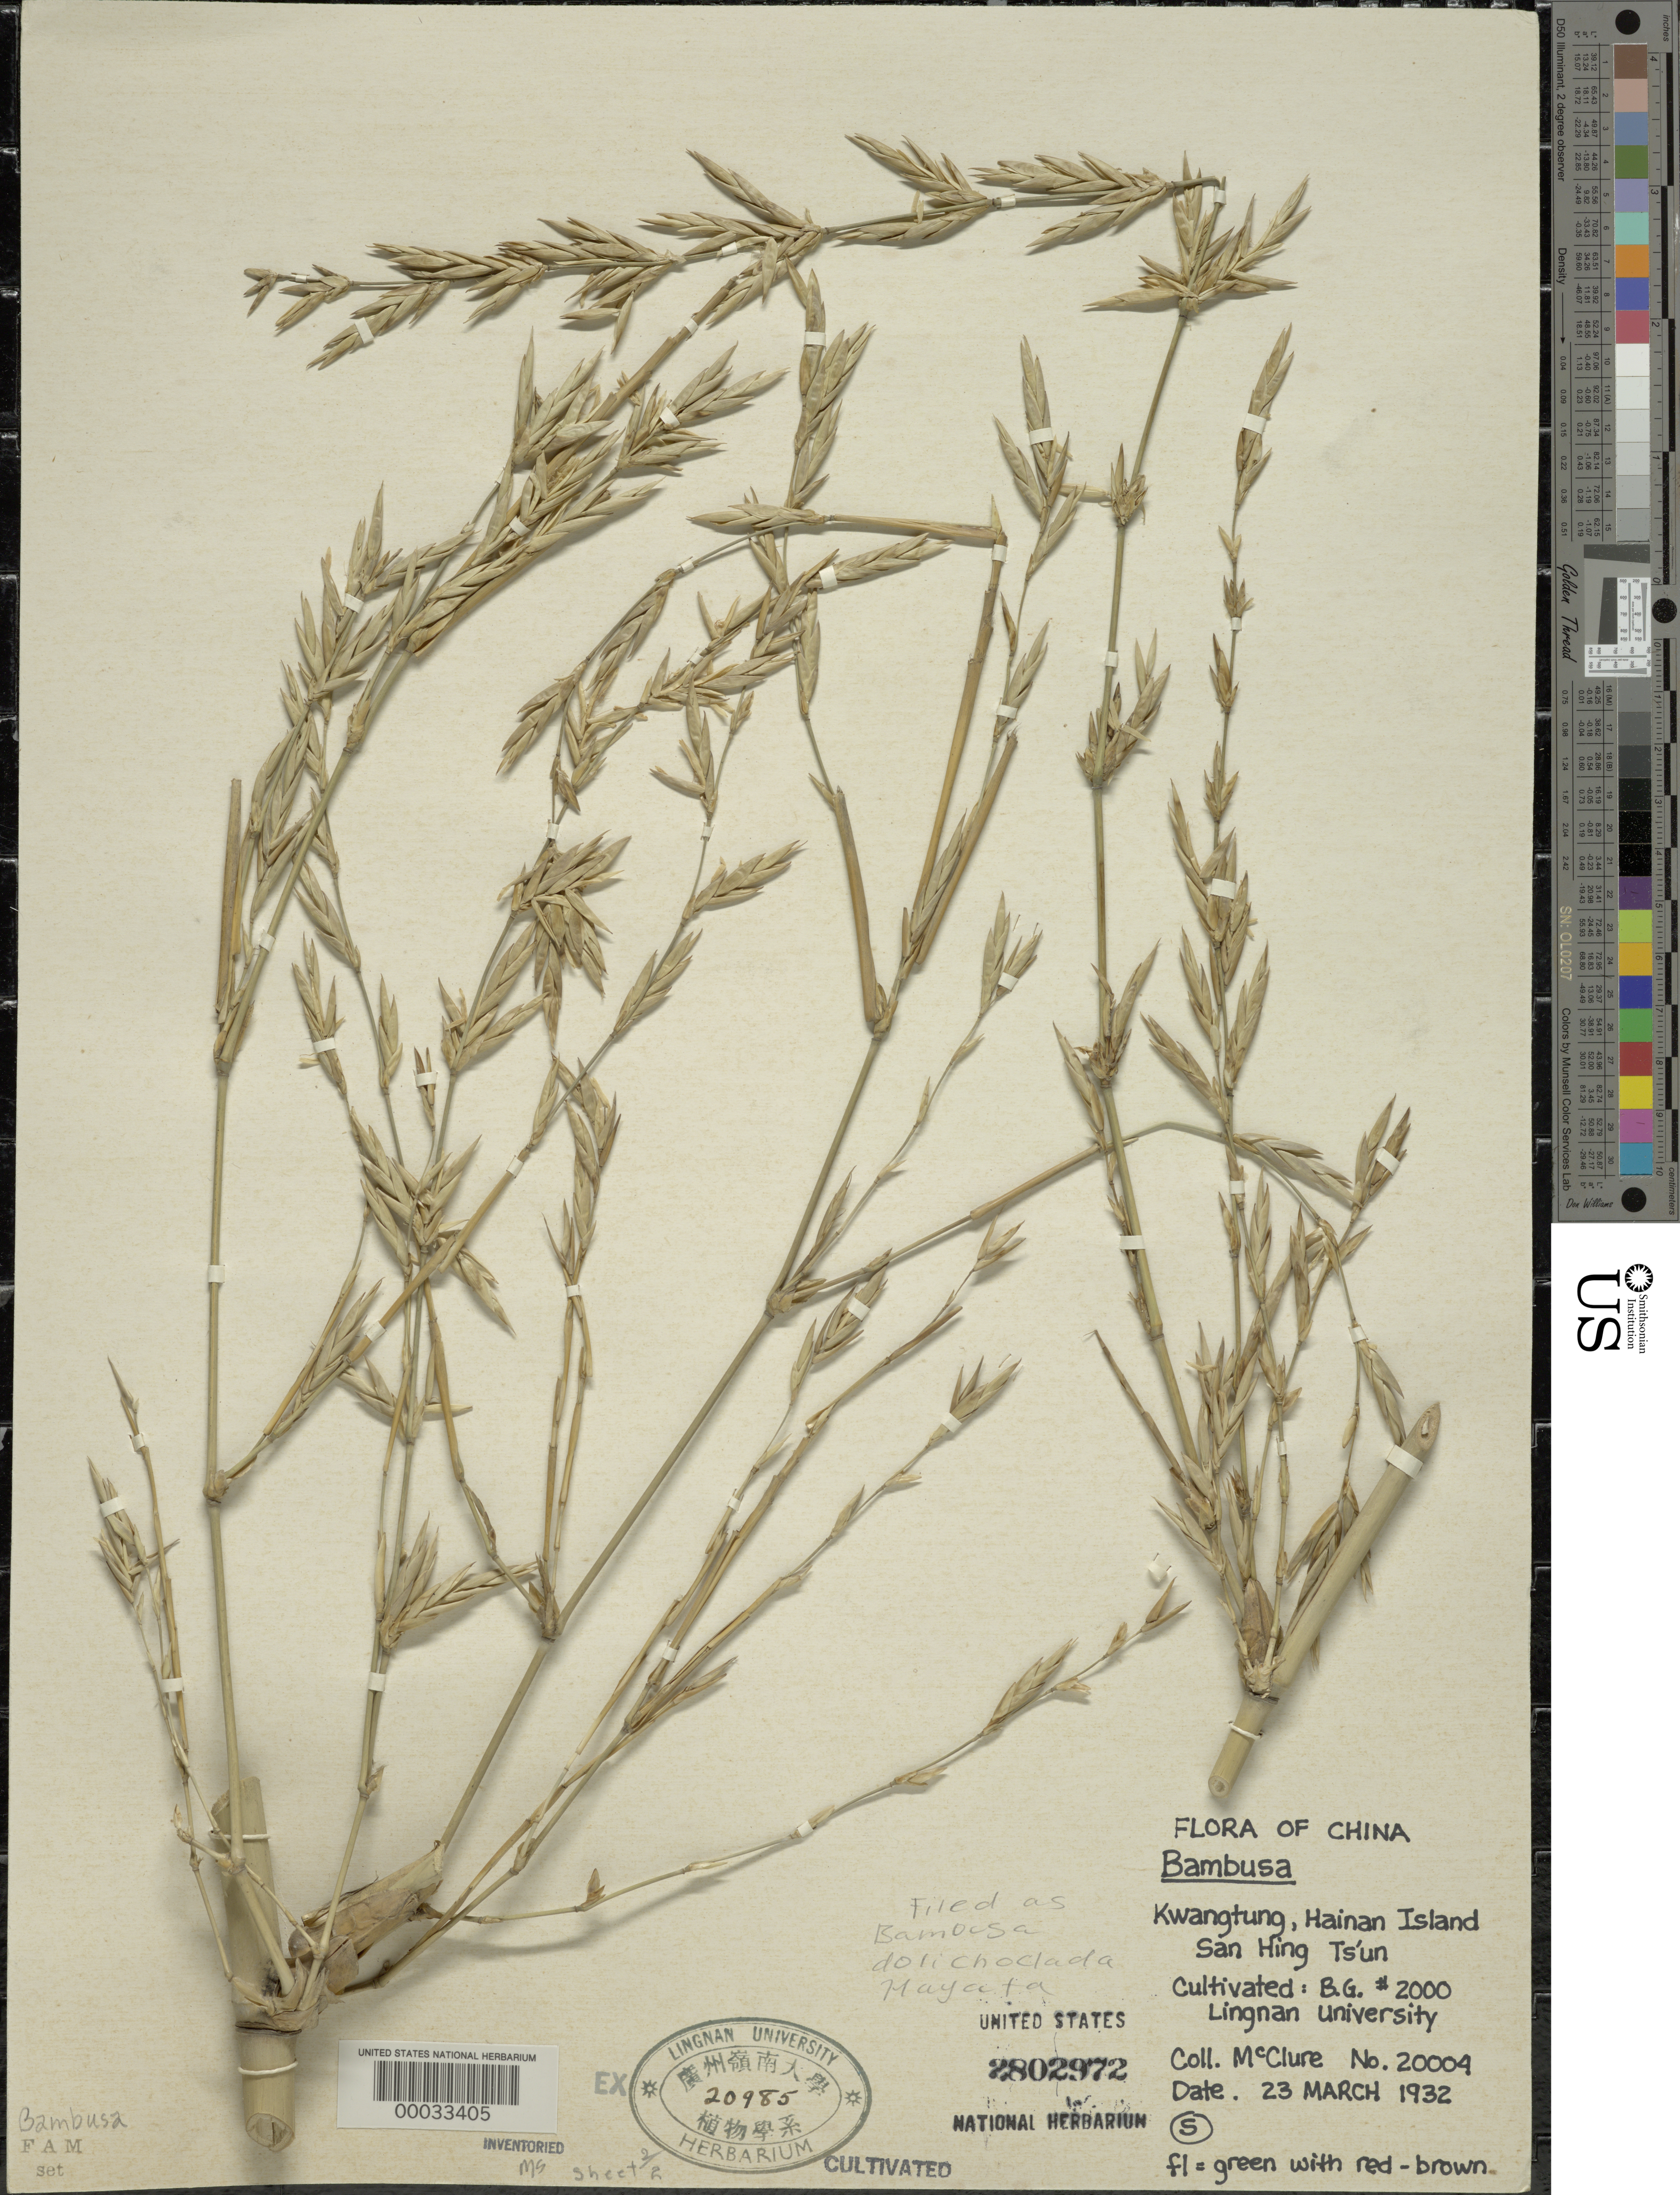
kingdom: Plantae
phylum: Tracheophyta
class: Liliopsida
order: Poales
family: Poaceae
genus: Bambusa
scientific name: Bambusa sp.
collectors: F. A. McClure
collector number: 20004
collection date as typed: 23 Mar 1932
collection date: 1932-03-23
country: China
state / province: Hainan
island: Hainan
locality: Lingnan university bamboo garden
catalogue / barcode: US 2802972